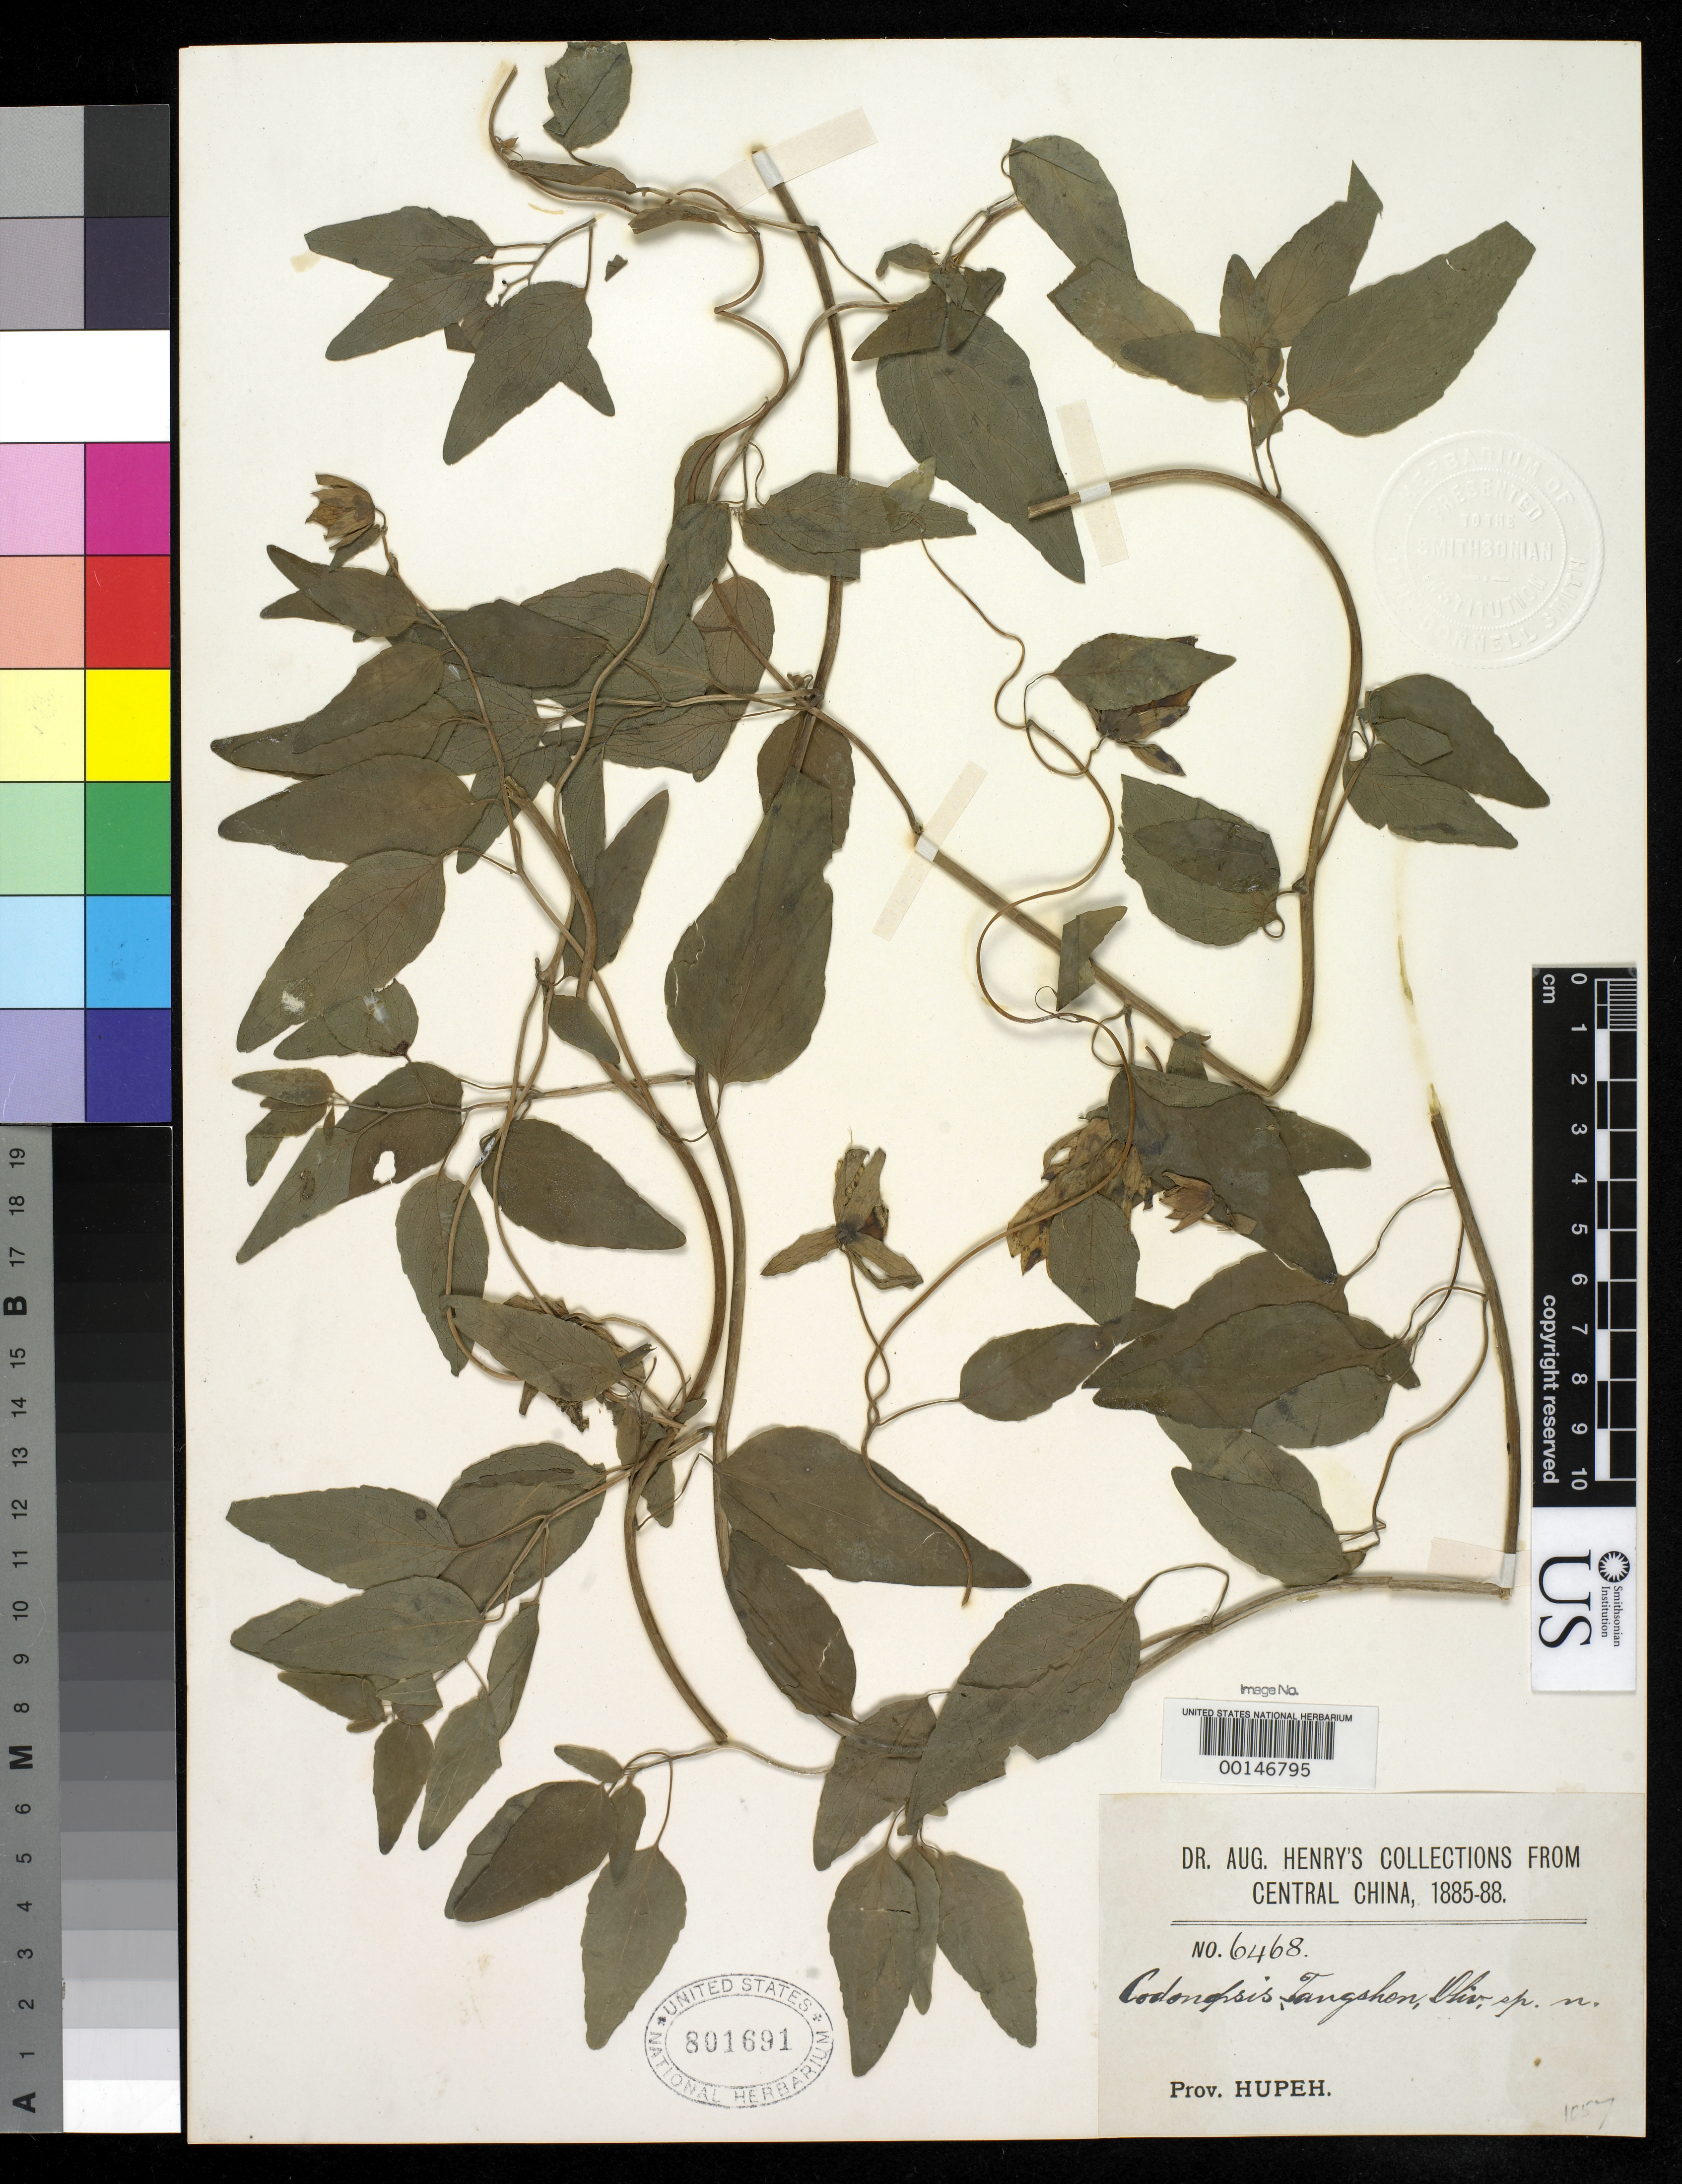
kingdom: Plantae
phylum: Tracheophyta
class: Magnoliopsida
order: Asterales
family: Campanulaceae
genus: Codonopsis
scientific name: Codonopsis tangshen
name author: Oliv.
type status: Isotype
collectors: A. Henry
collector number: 6468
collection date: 1885/1888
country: China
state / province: Hubei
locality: Central China. Prov. Hupeh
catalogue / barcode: US 801691